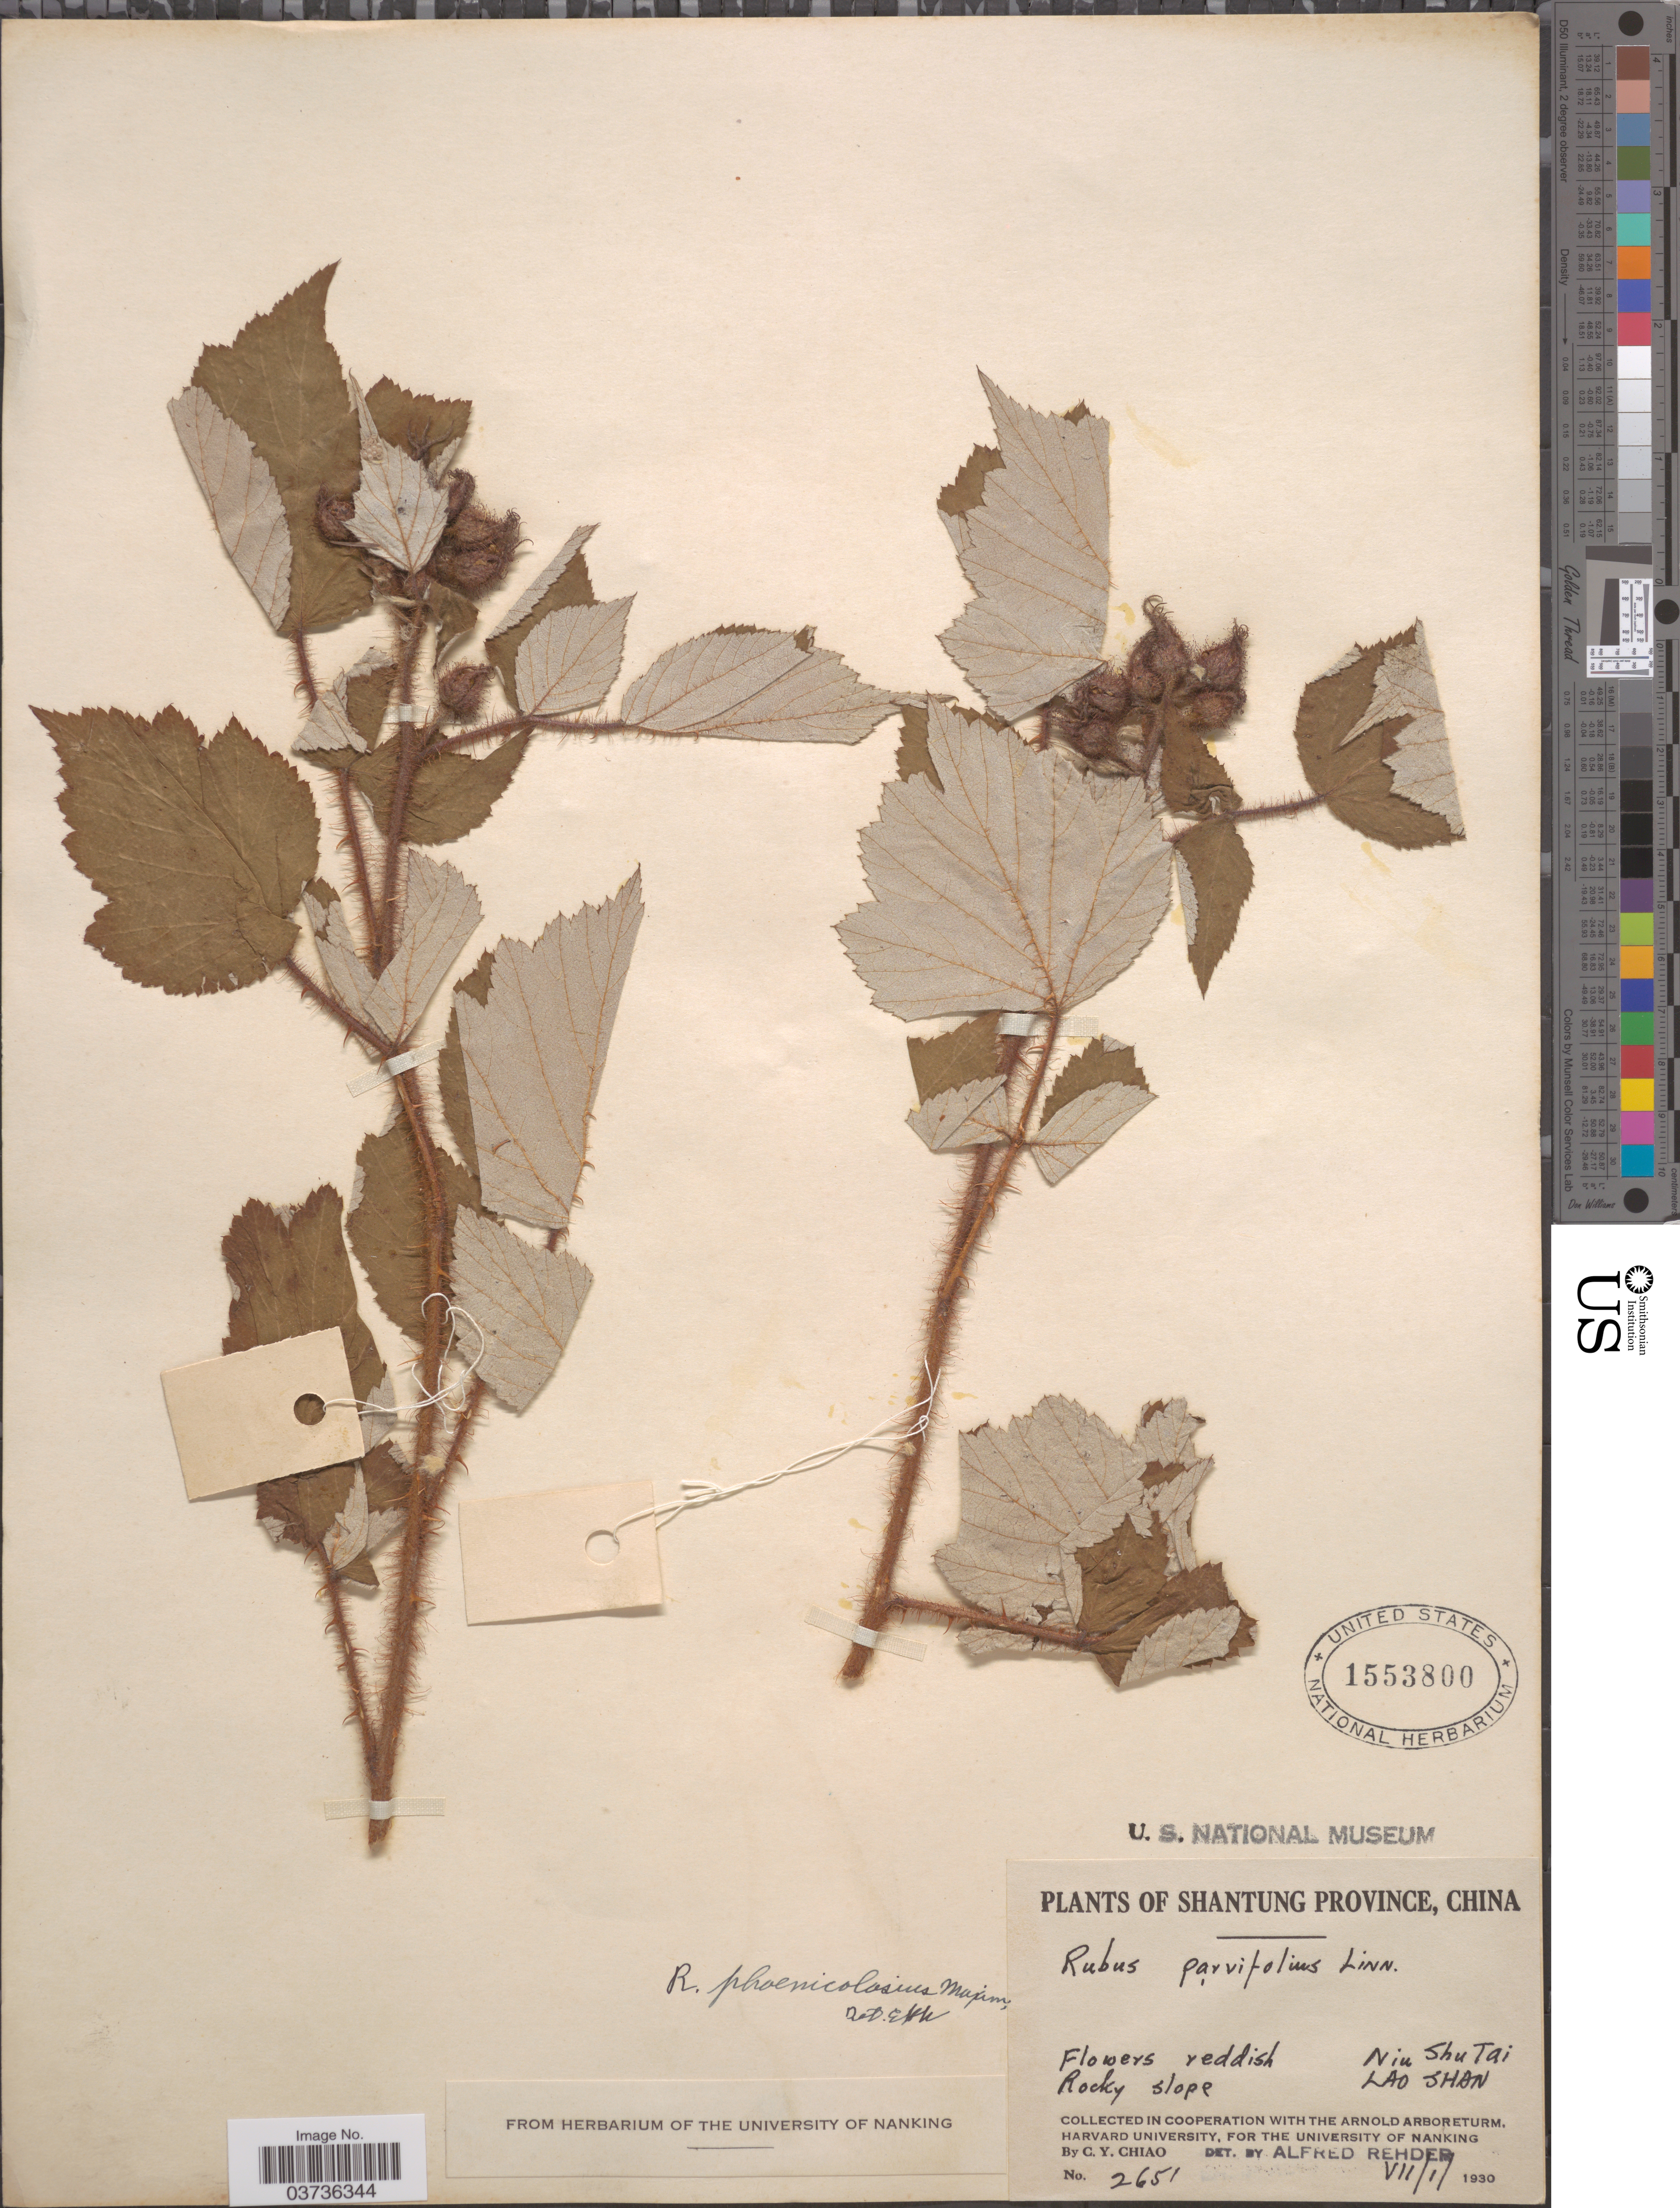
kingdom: Plantae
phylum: Tracheophyta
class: Magnoliopsida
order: Rosales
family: Rosaceae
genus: Rubus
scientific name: Rubus phoenicolasius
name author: Maxim.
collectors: C. Y. Chiao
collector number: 2651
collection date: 1930-07-01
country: China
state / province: Shandong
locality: Shantung Province. Niu Shu Tai. Lao Shan.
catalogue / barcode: US 1553800